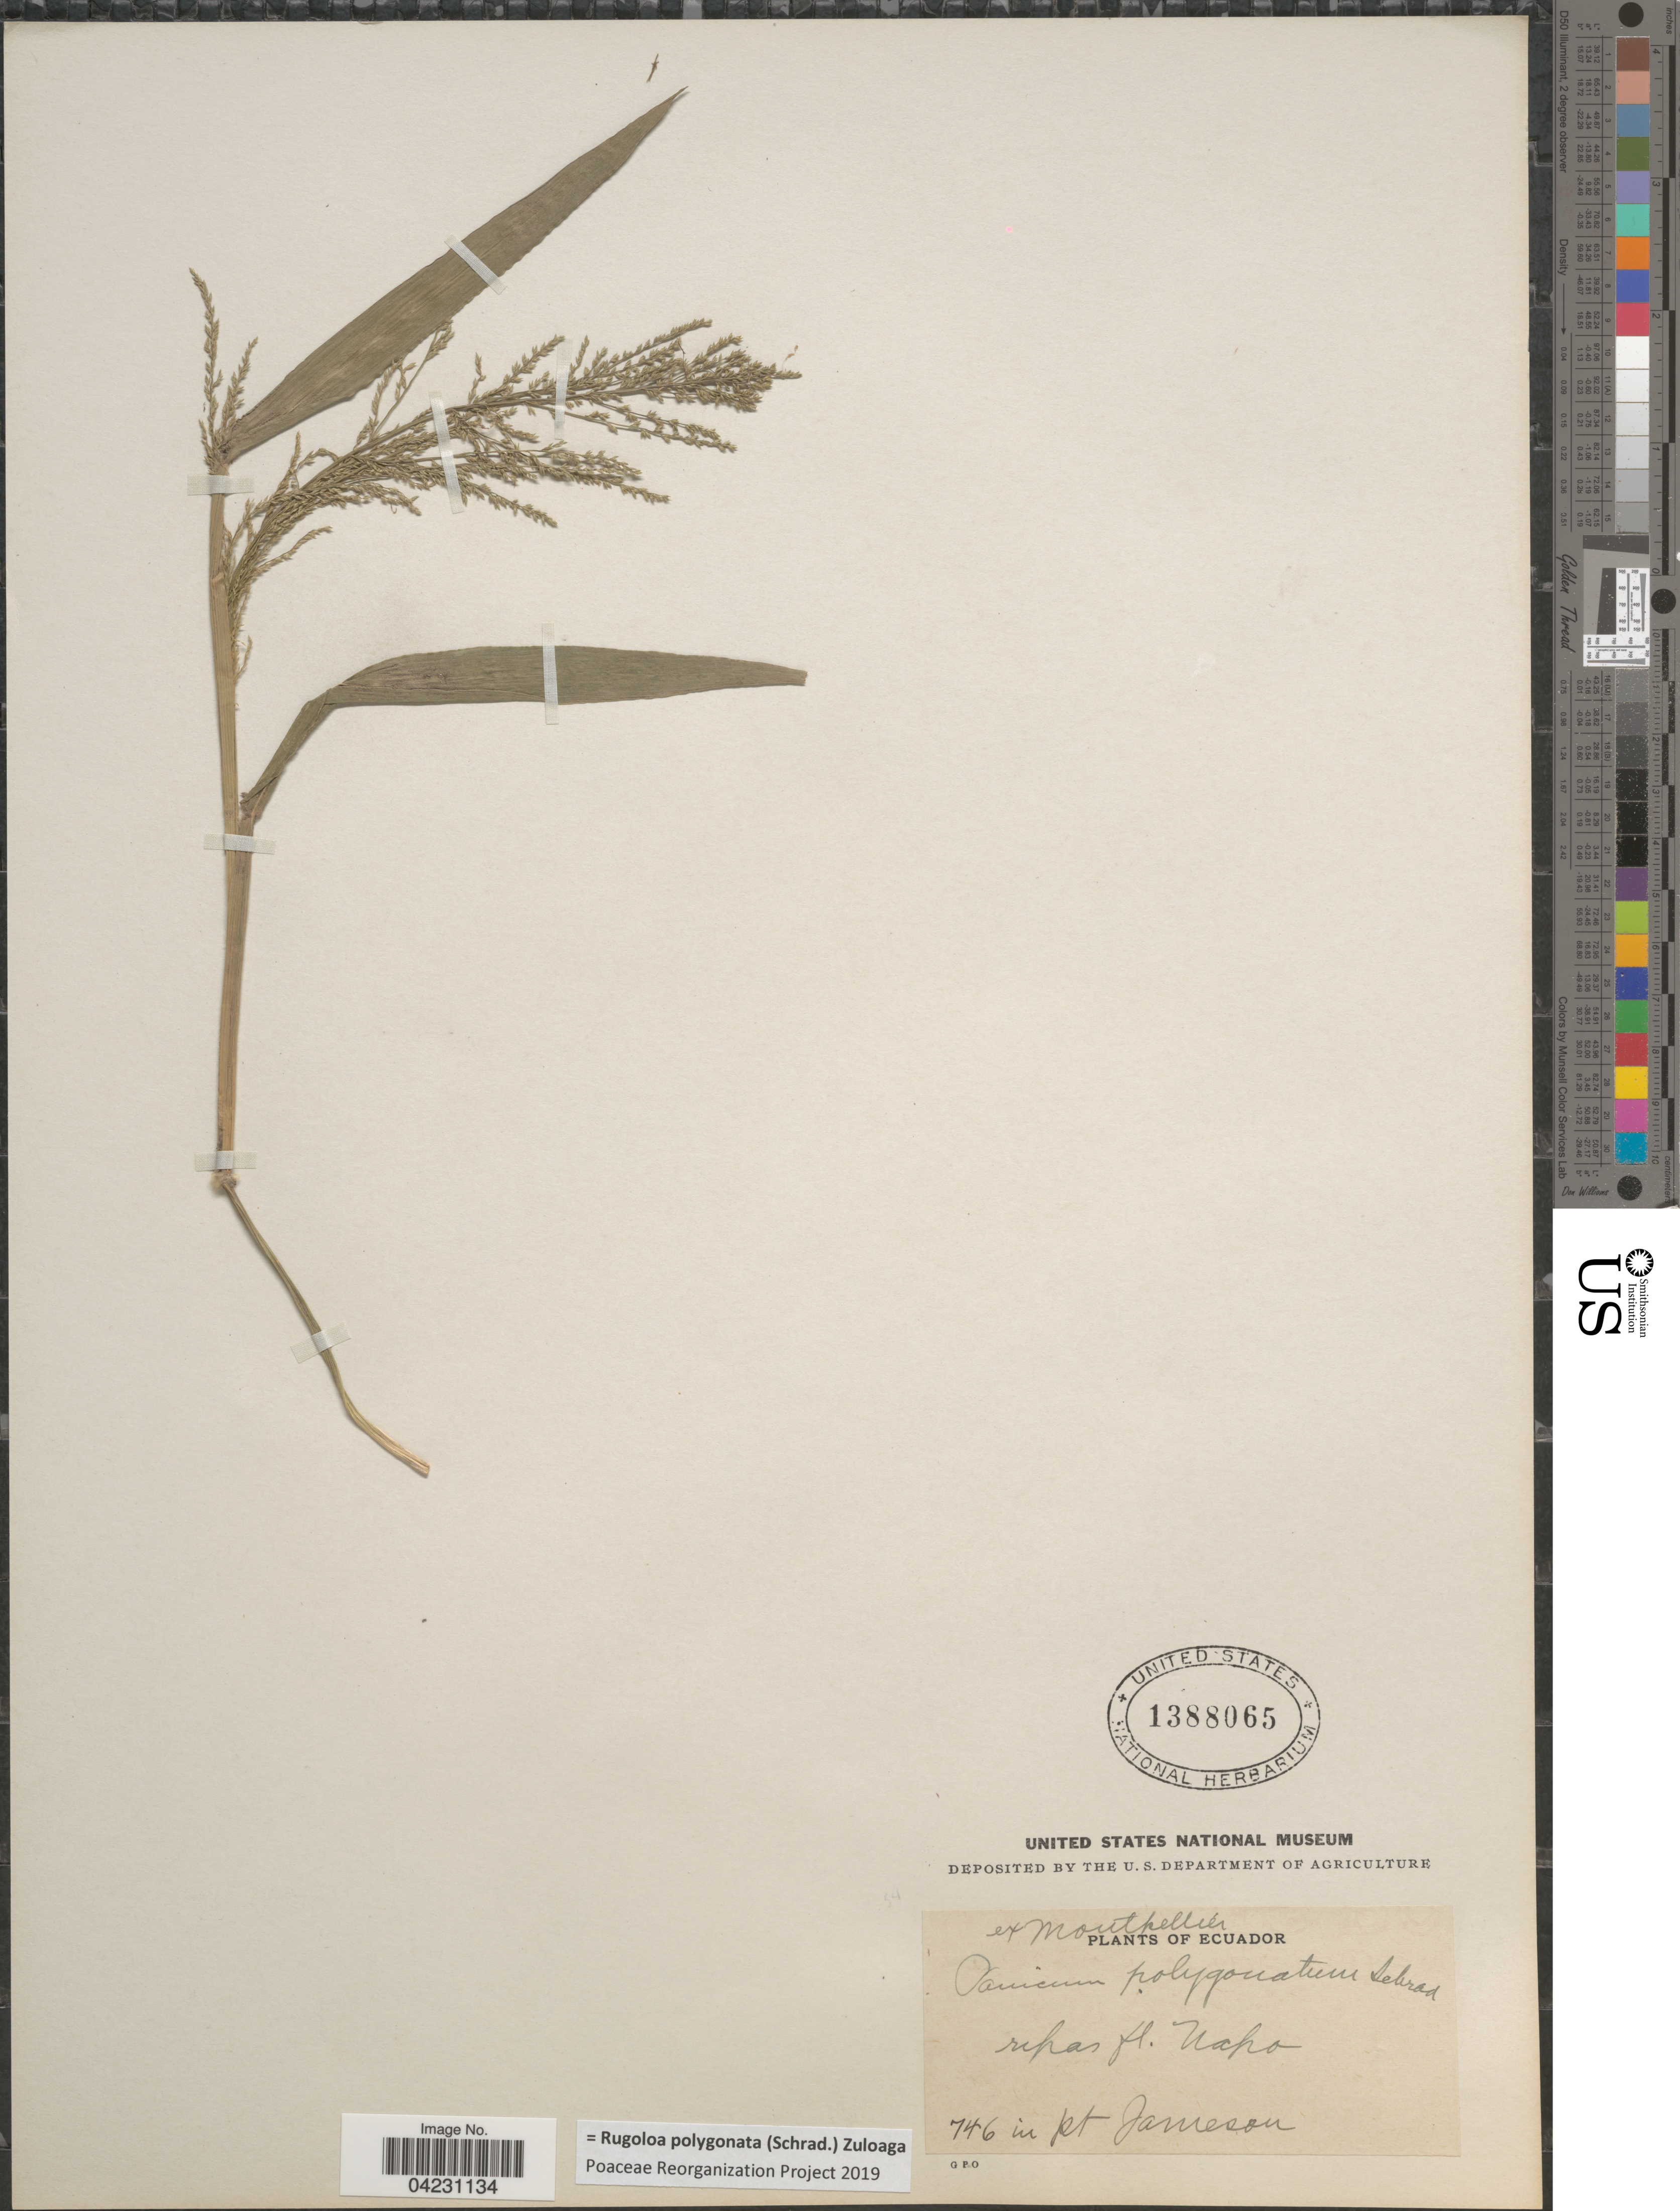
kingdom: Plantae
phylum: Tracheophyta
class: Liliopsida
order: Poales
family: Poaceae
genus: Rugoloa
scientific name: Rugoloa polygonata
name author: (Schrad.) Zuloaga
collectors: -- Jameson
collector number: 746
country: Ecuador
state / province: Napo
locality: Ripas fl. Napo.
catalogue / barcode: US 1388065